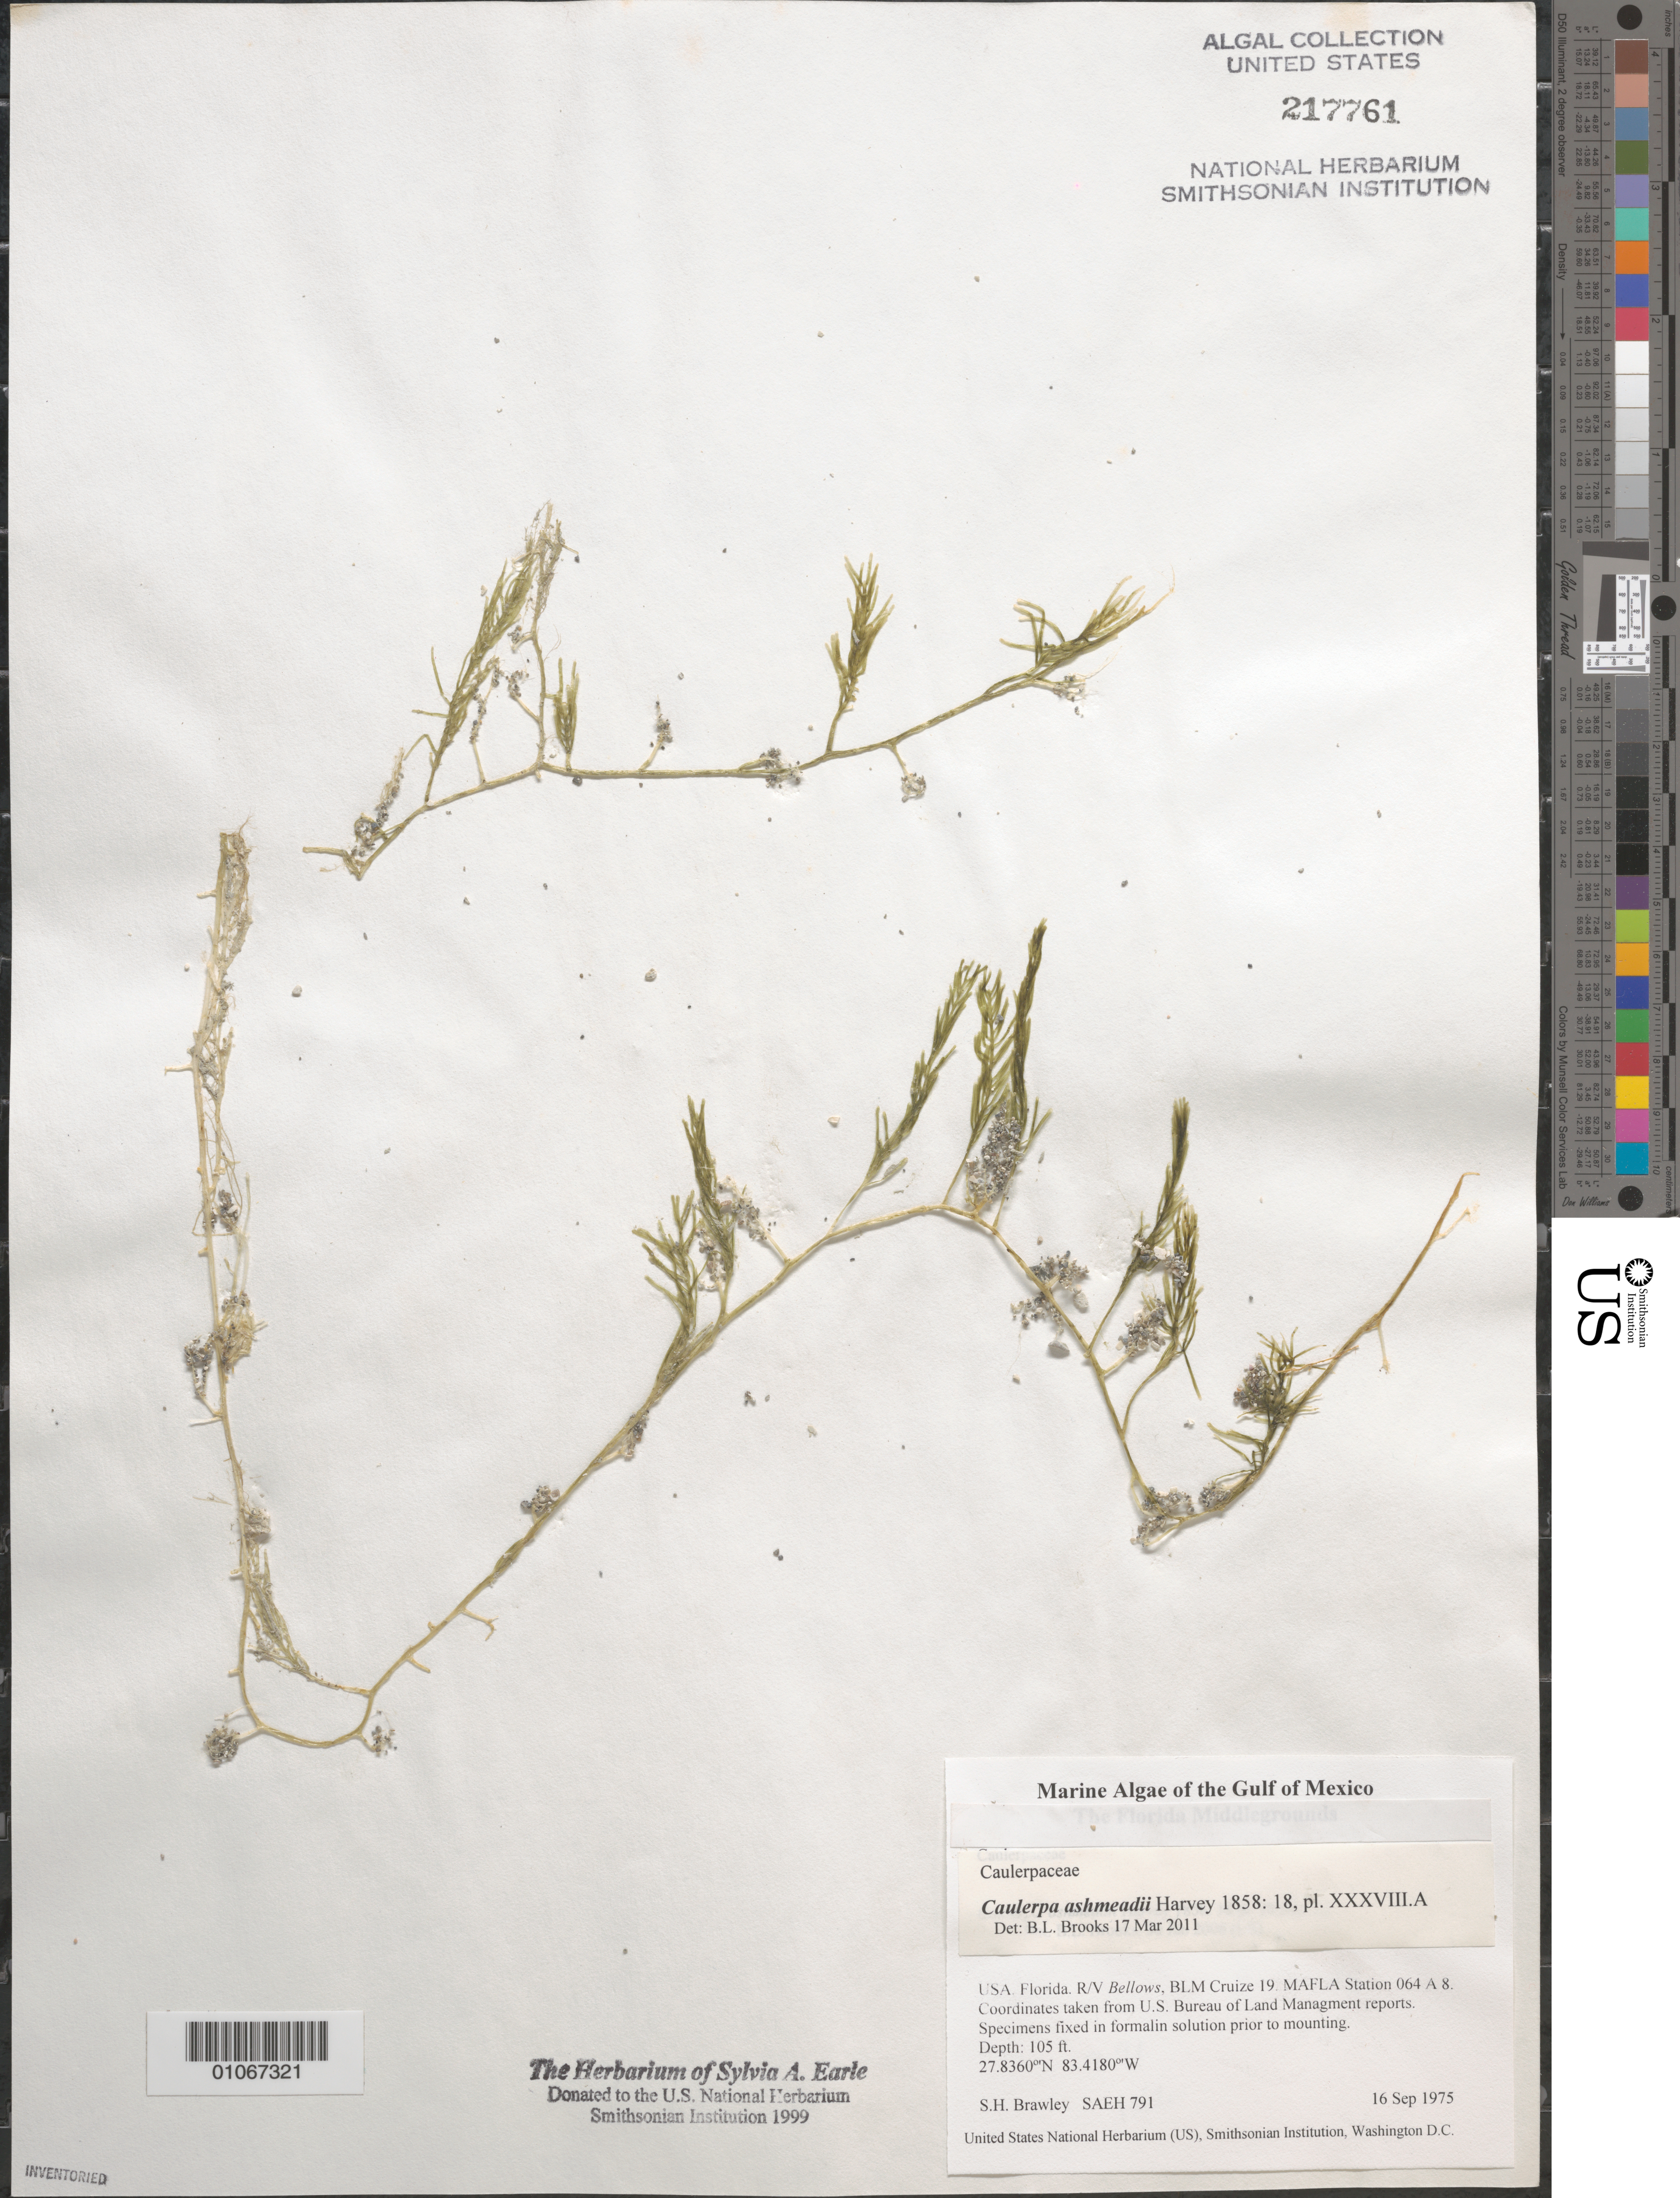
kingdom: Plantae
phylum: Chlorophyta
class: Ulvophyceae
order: Bryopsidales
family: Caulerpaceae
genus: Caulerpa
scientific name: Caulerpa ashmeadii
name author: Harv.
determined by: Brooks, B. L., (BOT), Smithsonian Institution - National Museum of Natural History (UNITED STATES)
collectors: S. Brawley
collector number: SAEH 791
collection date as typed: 16 Sep 1975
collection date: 1975-09-16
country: United States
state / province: Florida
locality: Gulf of Mexico, Florida Middle Grounds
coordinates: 27.8360 N, 83.4180 W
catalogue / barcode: US 217761